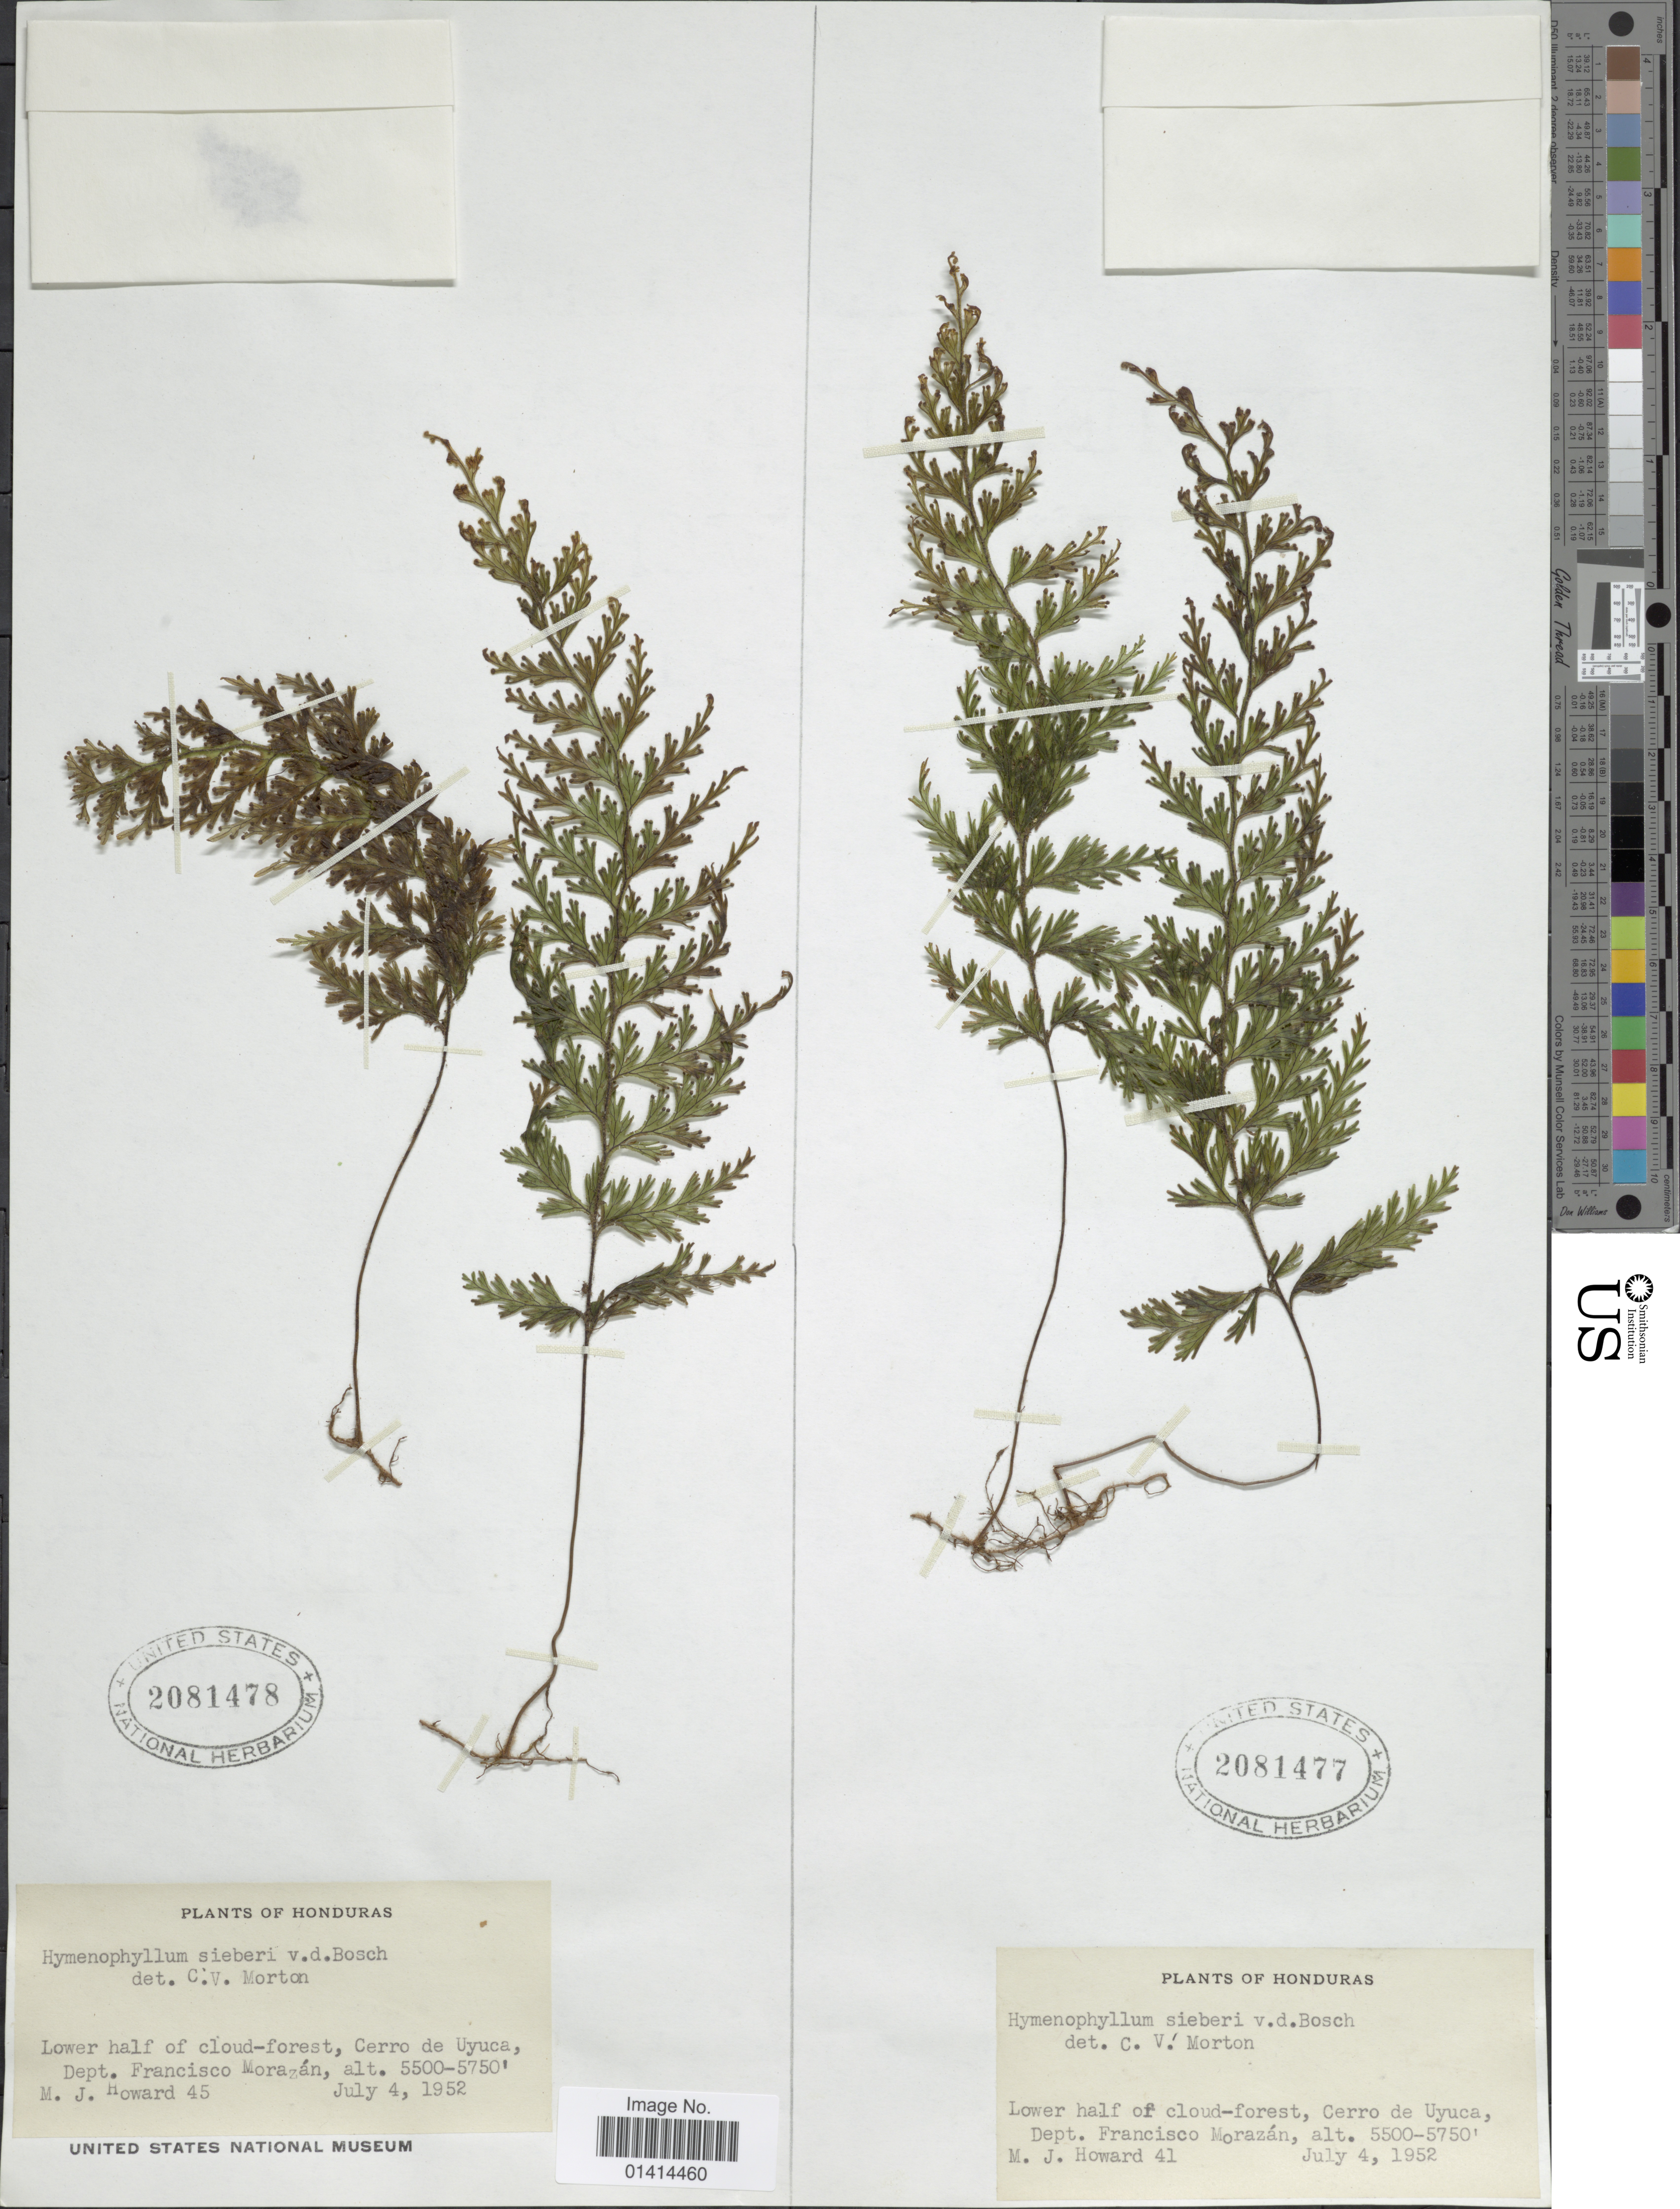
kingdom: Plantae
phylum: Tracheophyta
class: Polypodiopsida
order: Hymenophyllales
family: Hymenophyllaceae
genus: Hymenophyllum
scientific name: Hymenophyllum sieberi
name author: (C. Presl) Bosch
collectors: M. Howard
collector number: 41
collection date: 1952-07-04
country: Honduras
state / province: Fco. Morazán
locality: Cerro de Uyuca, Dept Francisco Morazán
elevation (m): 1676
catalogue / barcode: US 2071477-2